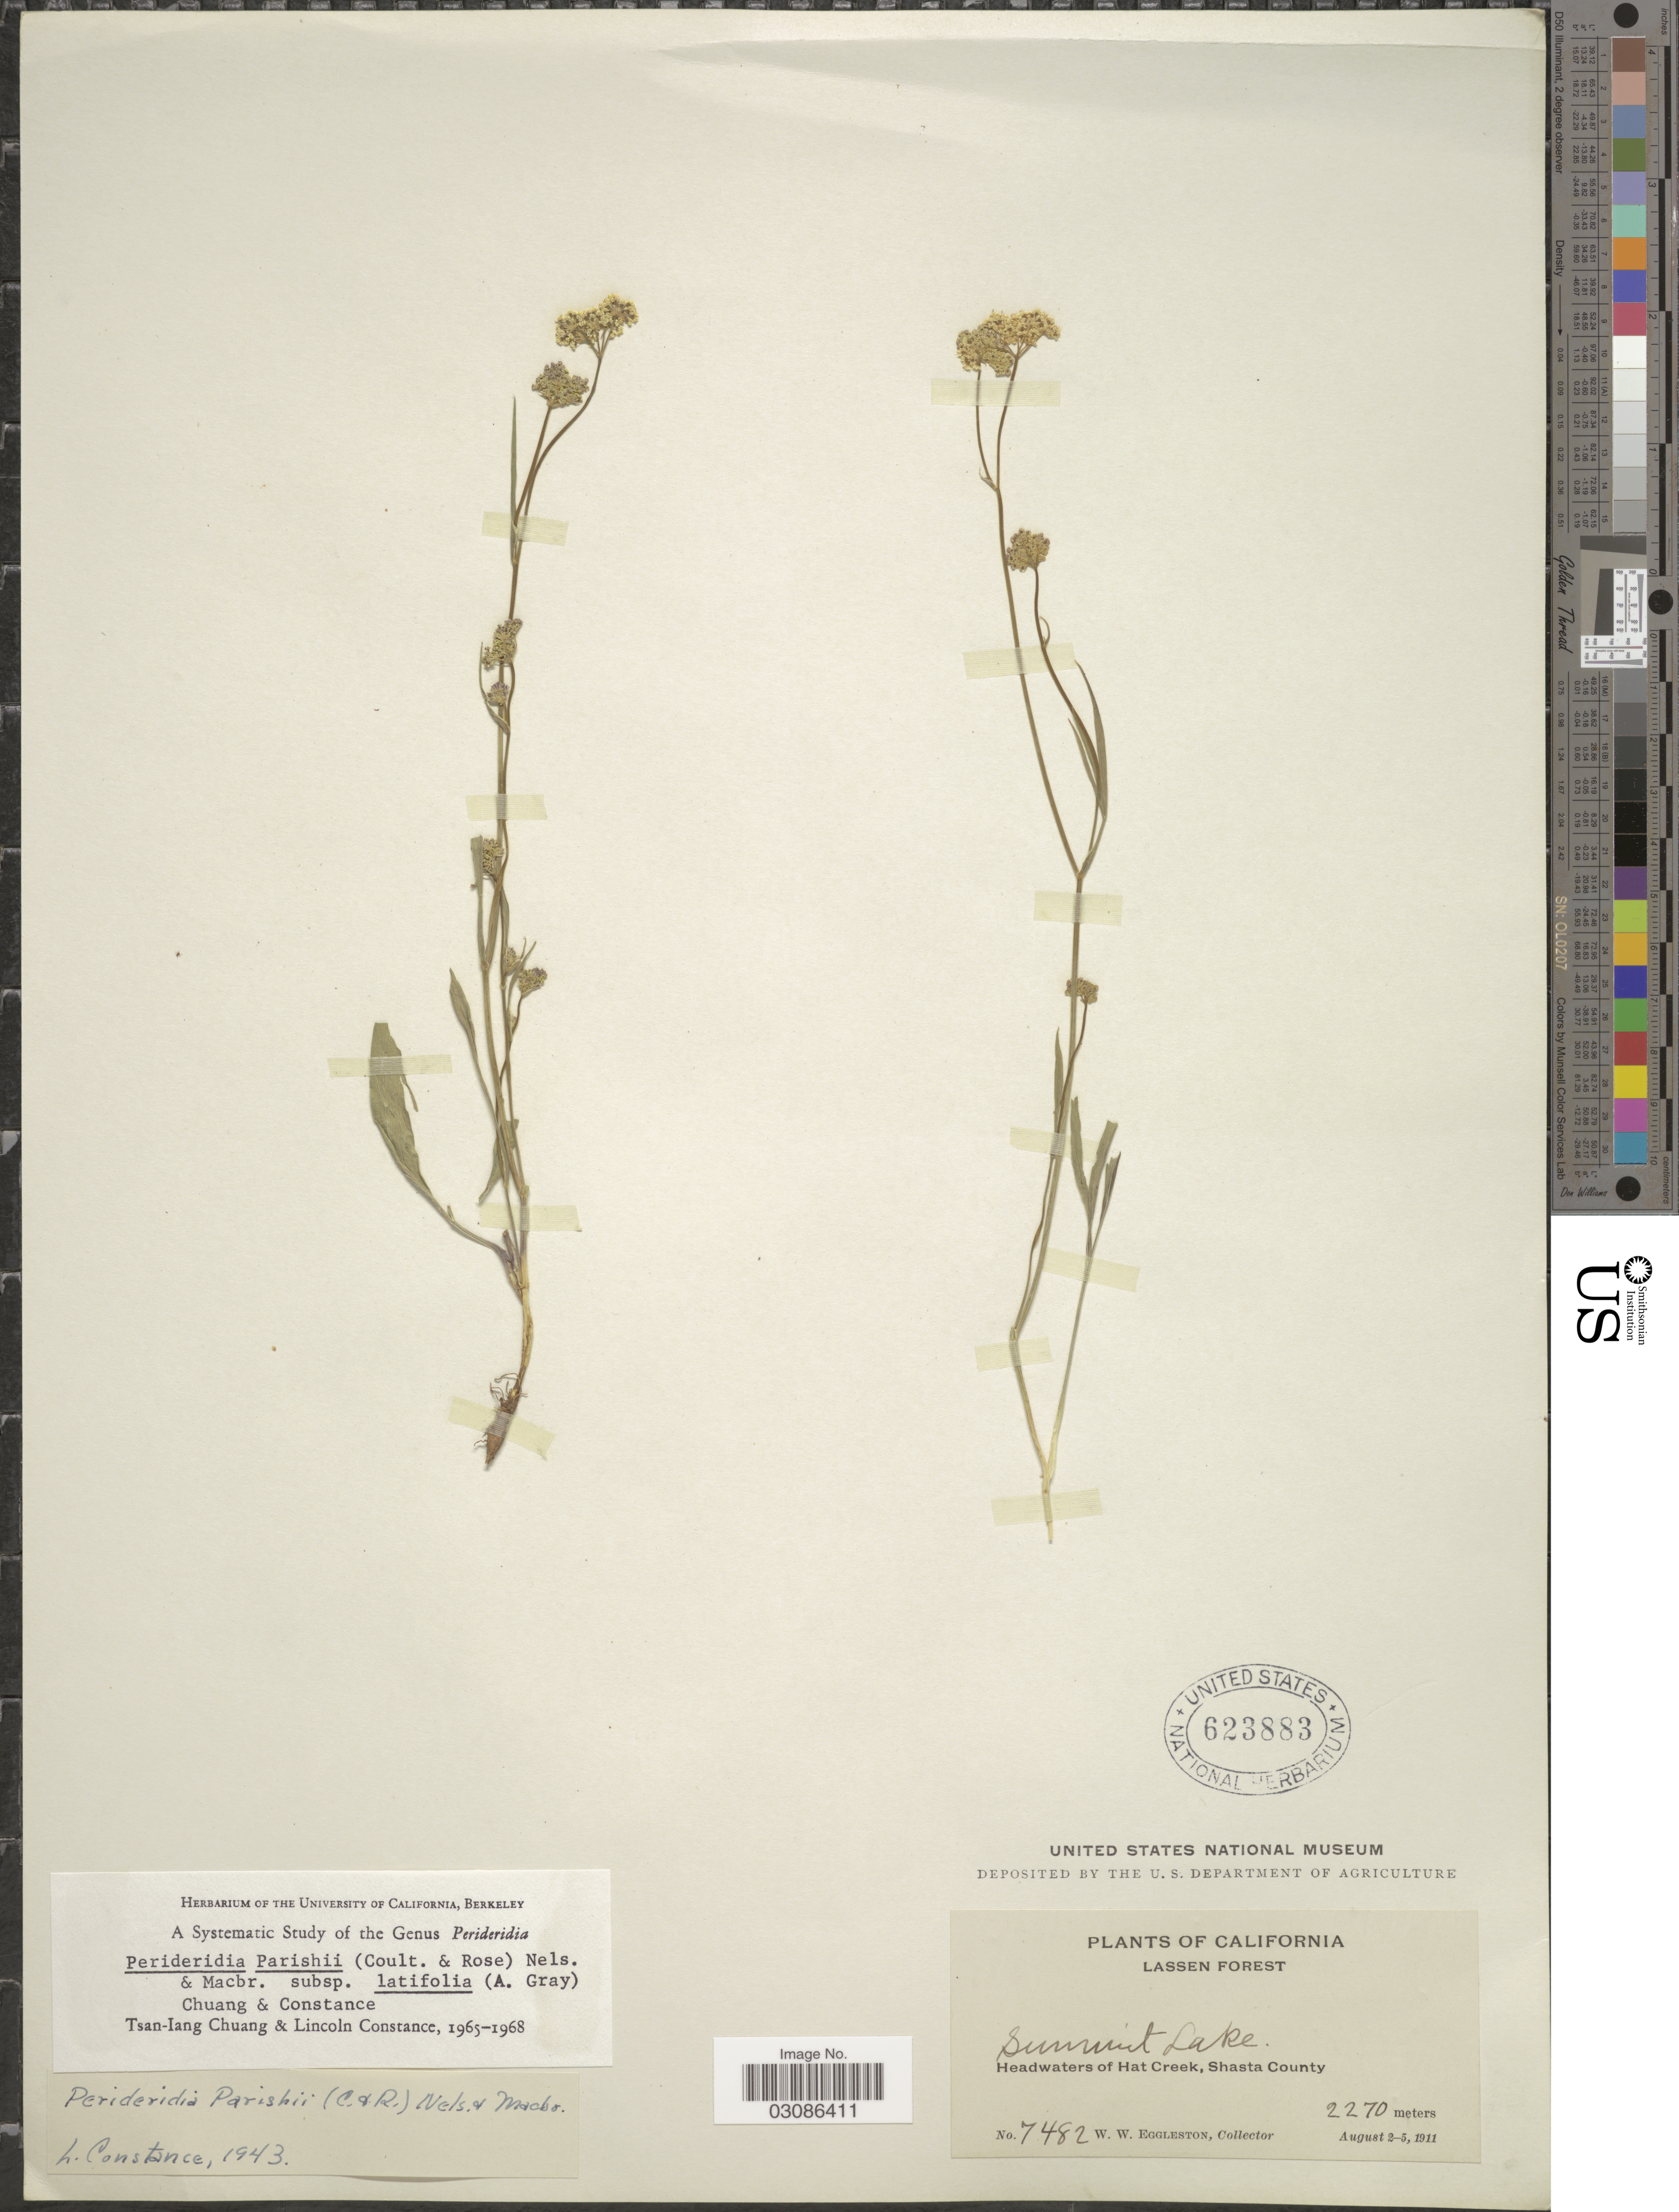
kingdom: Plantae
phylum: Tracheophyta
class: Magnoliopsida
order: Apiales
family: Apiaceae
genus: Perideridia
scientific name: Perideridia parishii subsp. latifolia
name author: A. Gray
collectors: W. W. Eggleston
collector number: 7482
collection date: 1911-08-02/1911-08-05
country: United States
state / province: California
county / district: Shasta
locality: Lassen Forest, Headwaters of Hat Creek, Shasta County, Summit Lake.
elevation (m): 2270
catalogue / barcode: US 623883